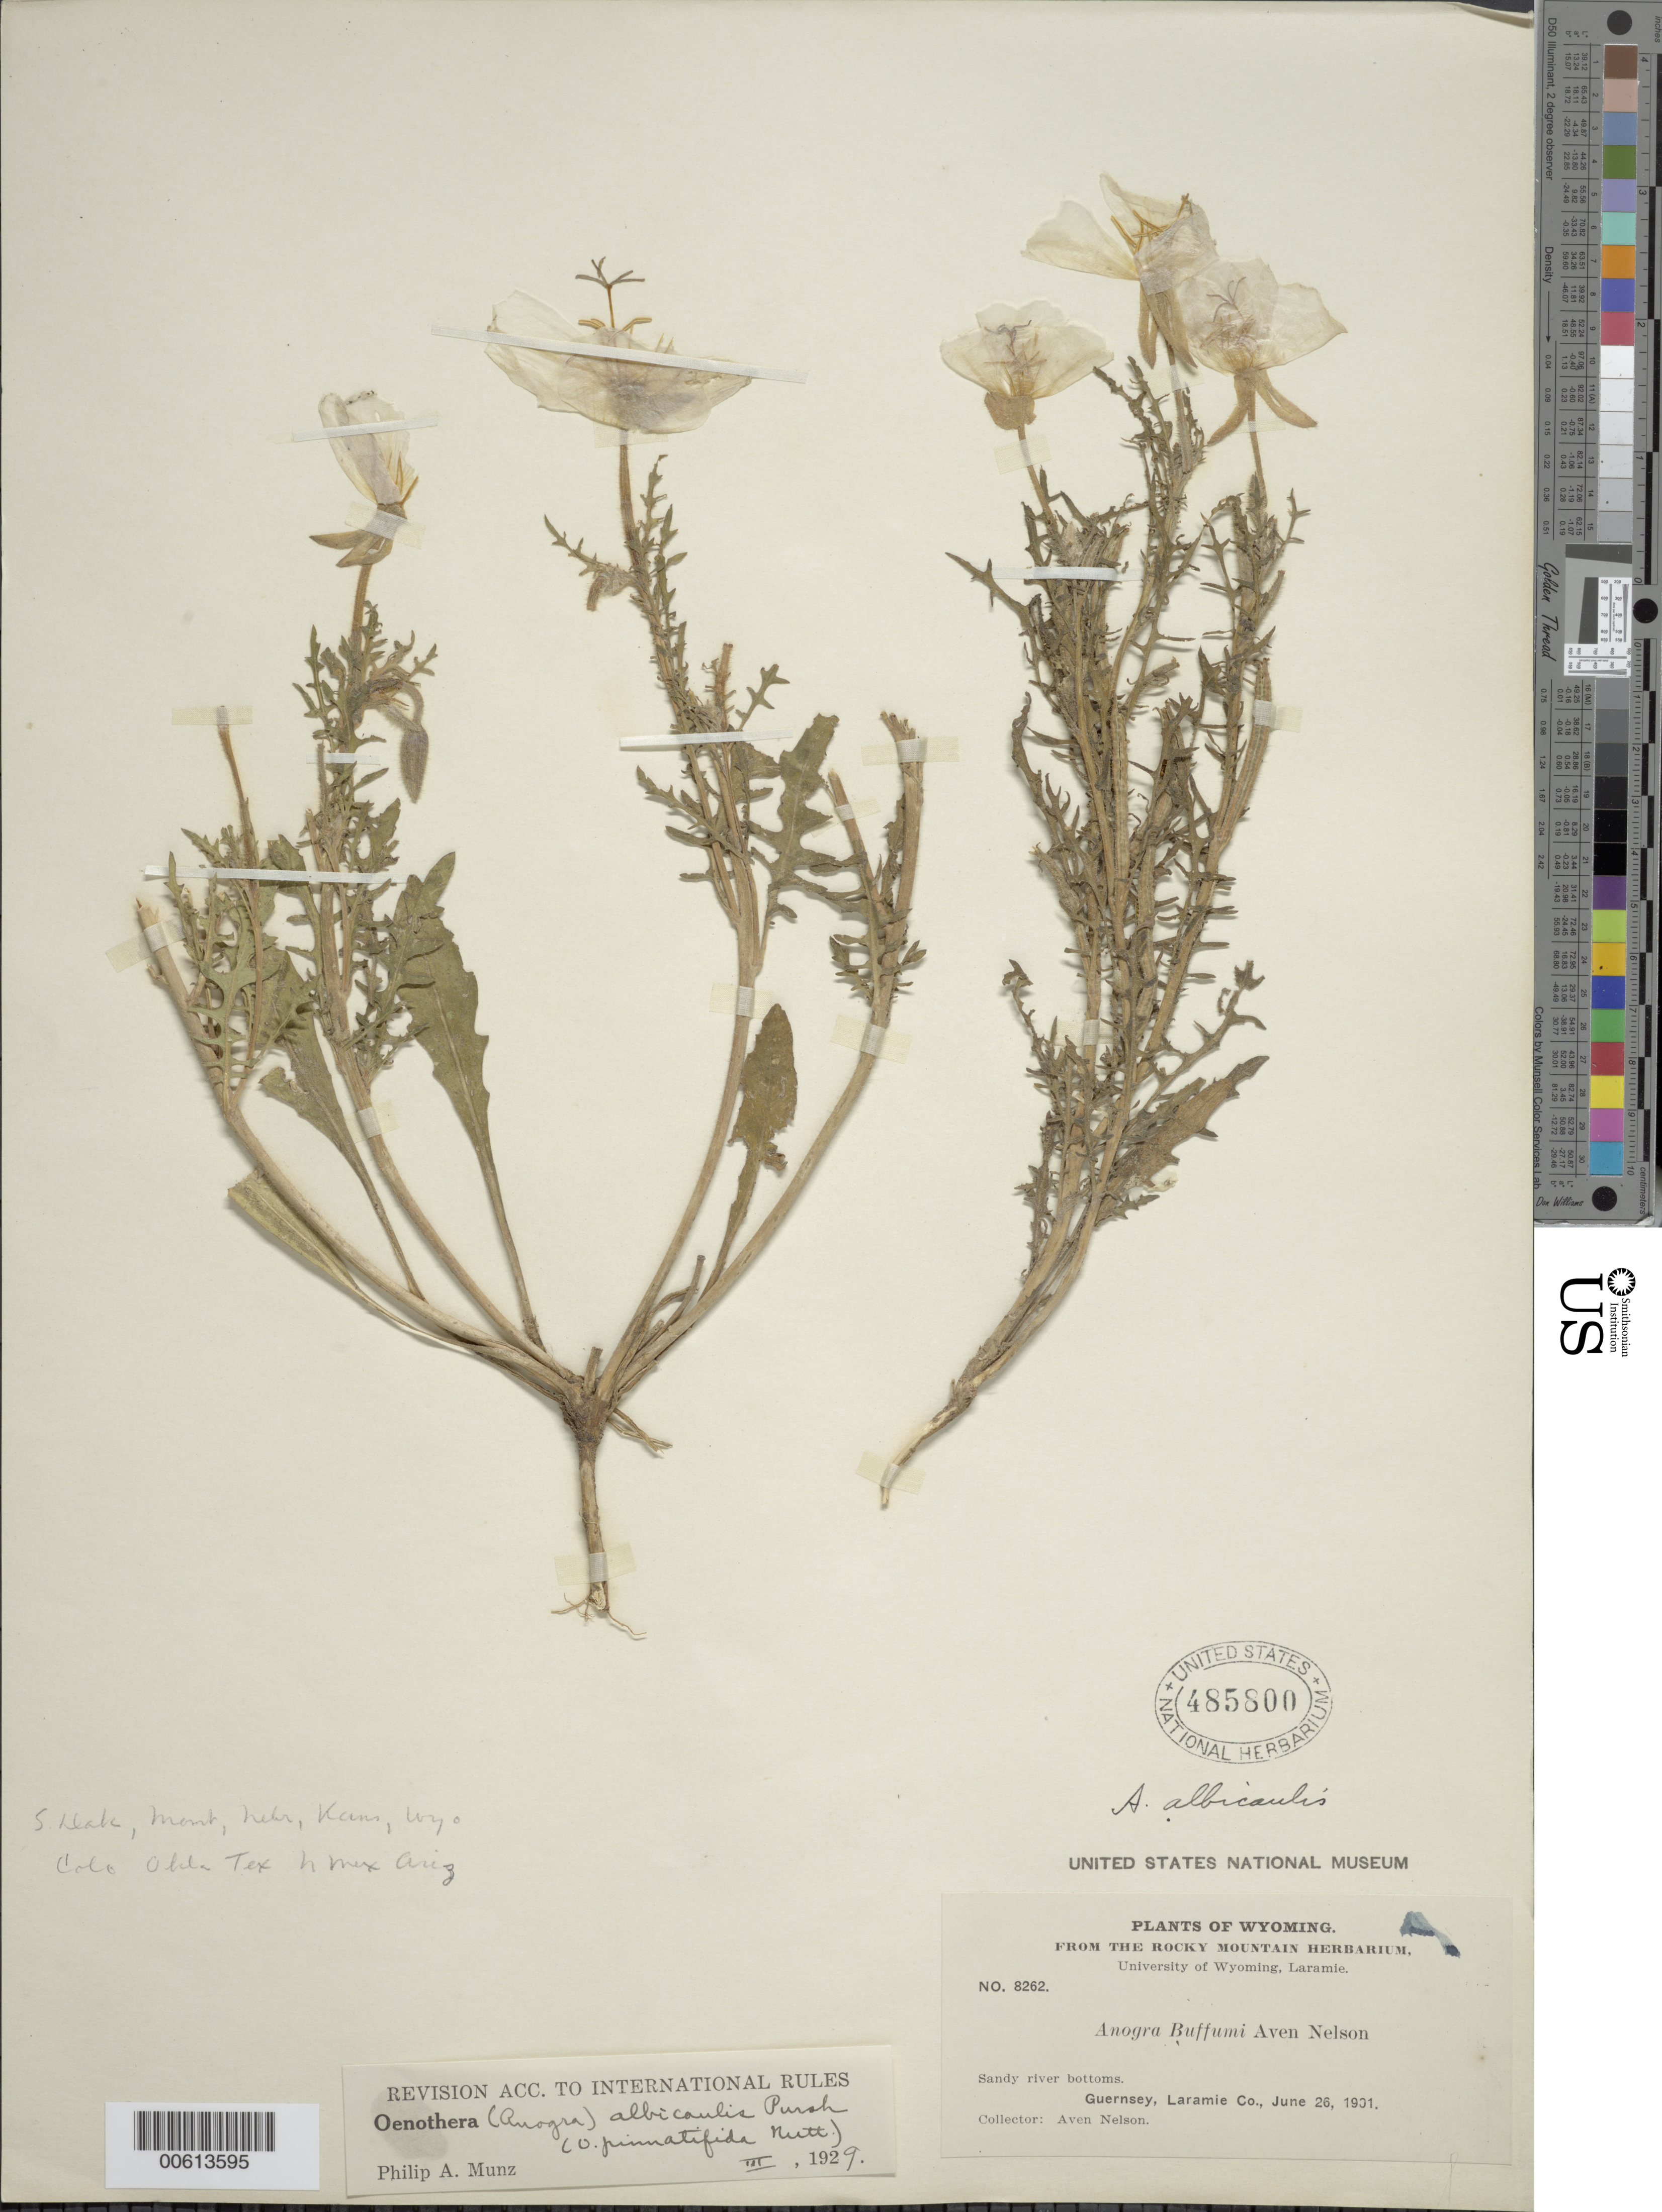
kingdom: Plantae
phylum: Tracheophyta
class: Magnoliopsida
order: Myrtales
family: Onagraceae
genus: Oenothera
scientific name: Oenothera albicaulis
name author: Pursh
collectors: A. Nelson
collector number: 8262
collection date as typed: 26 Jun 1901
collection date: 1901-06-26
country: United States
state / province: Wyoming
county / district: Laramie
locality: Guernsey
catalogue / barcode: US 485800